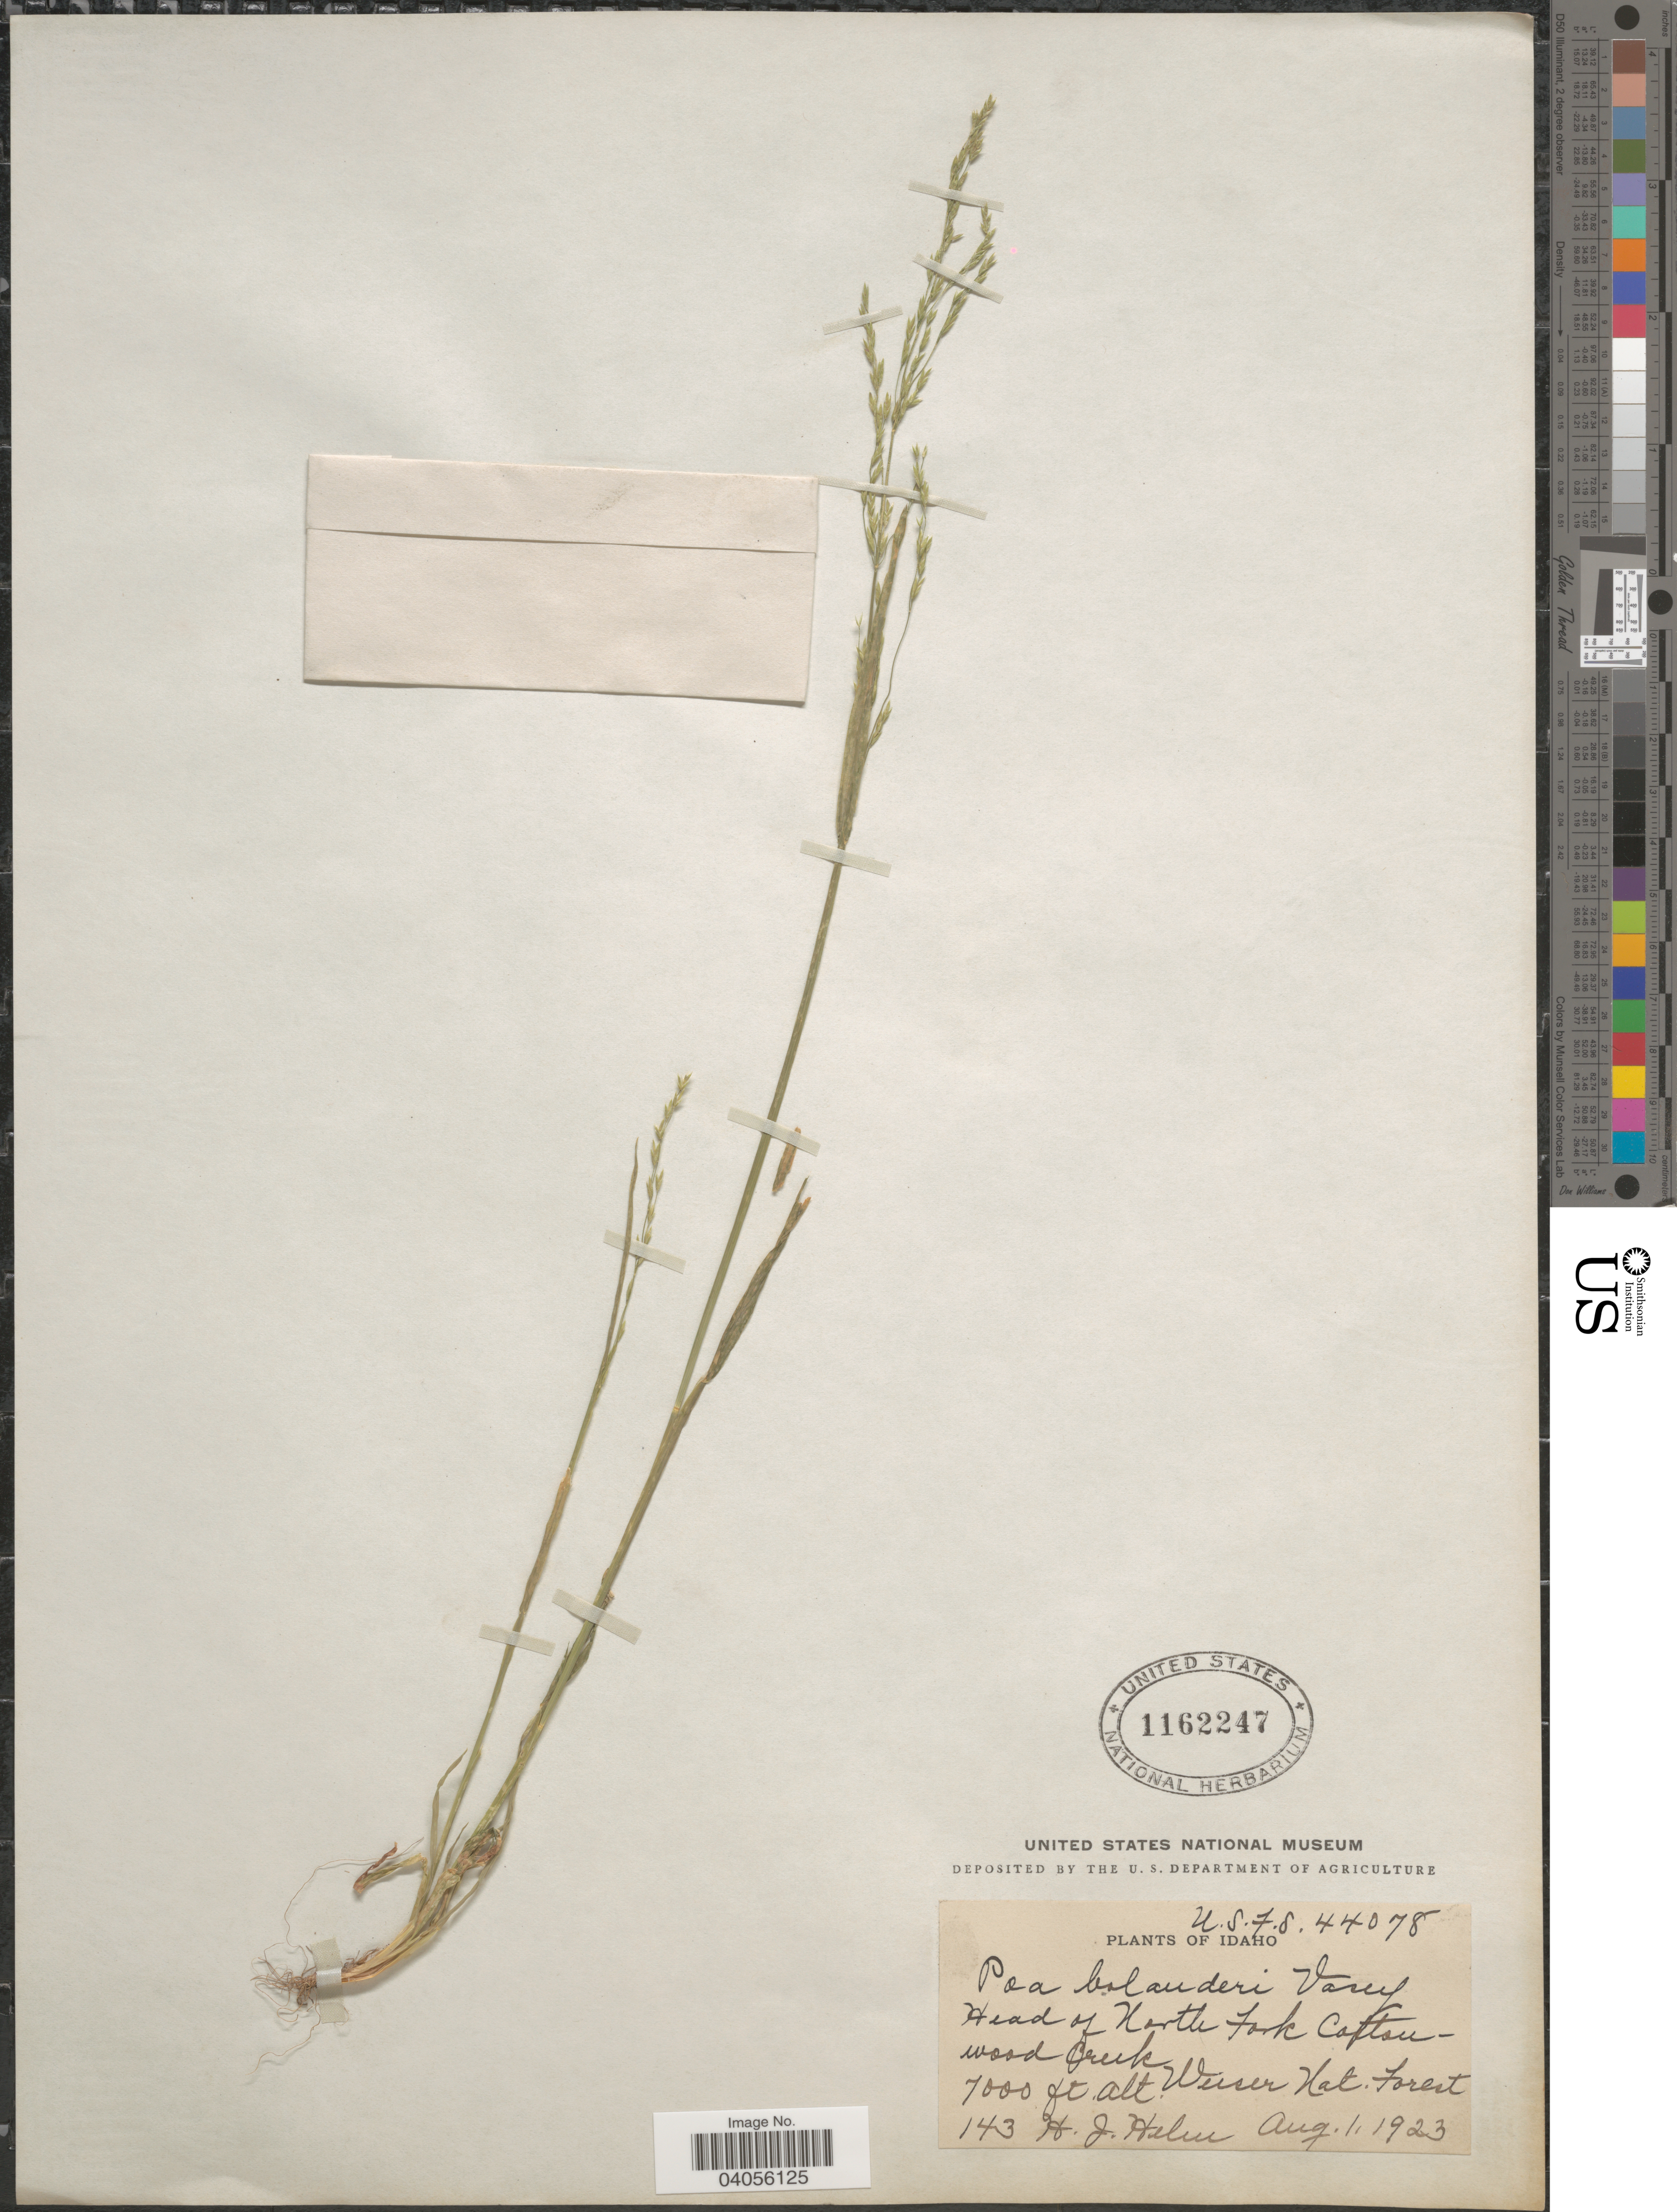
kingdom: Plantae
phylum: Tracheophyta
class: Liliopsida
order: Poales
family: Poaceae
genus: Poa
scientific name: Poa bolanderi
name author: Vasey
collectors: H. Helm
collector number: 143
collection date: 1923-08-01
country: United States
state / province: Idaho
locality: Head of North Fork Cottonwood Creek. Weeser Nat. Forest.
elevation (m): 2134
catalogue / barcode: US 1162247